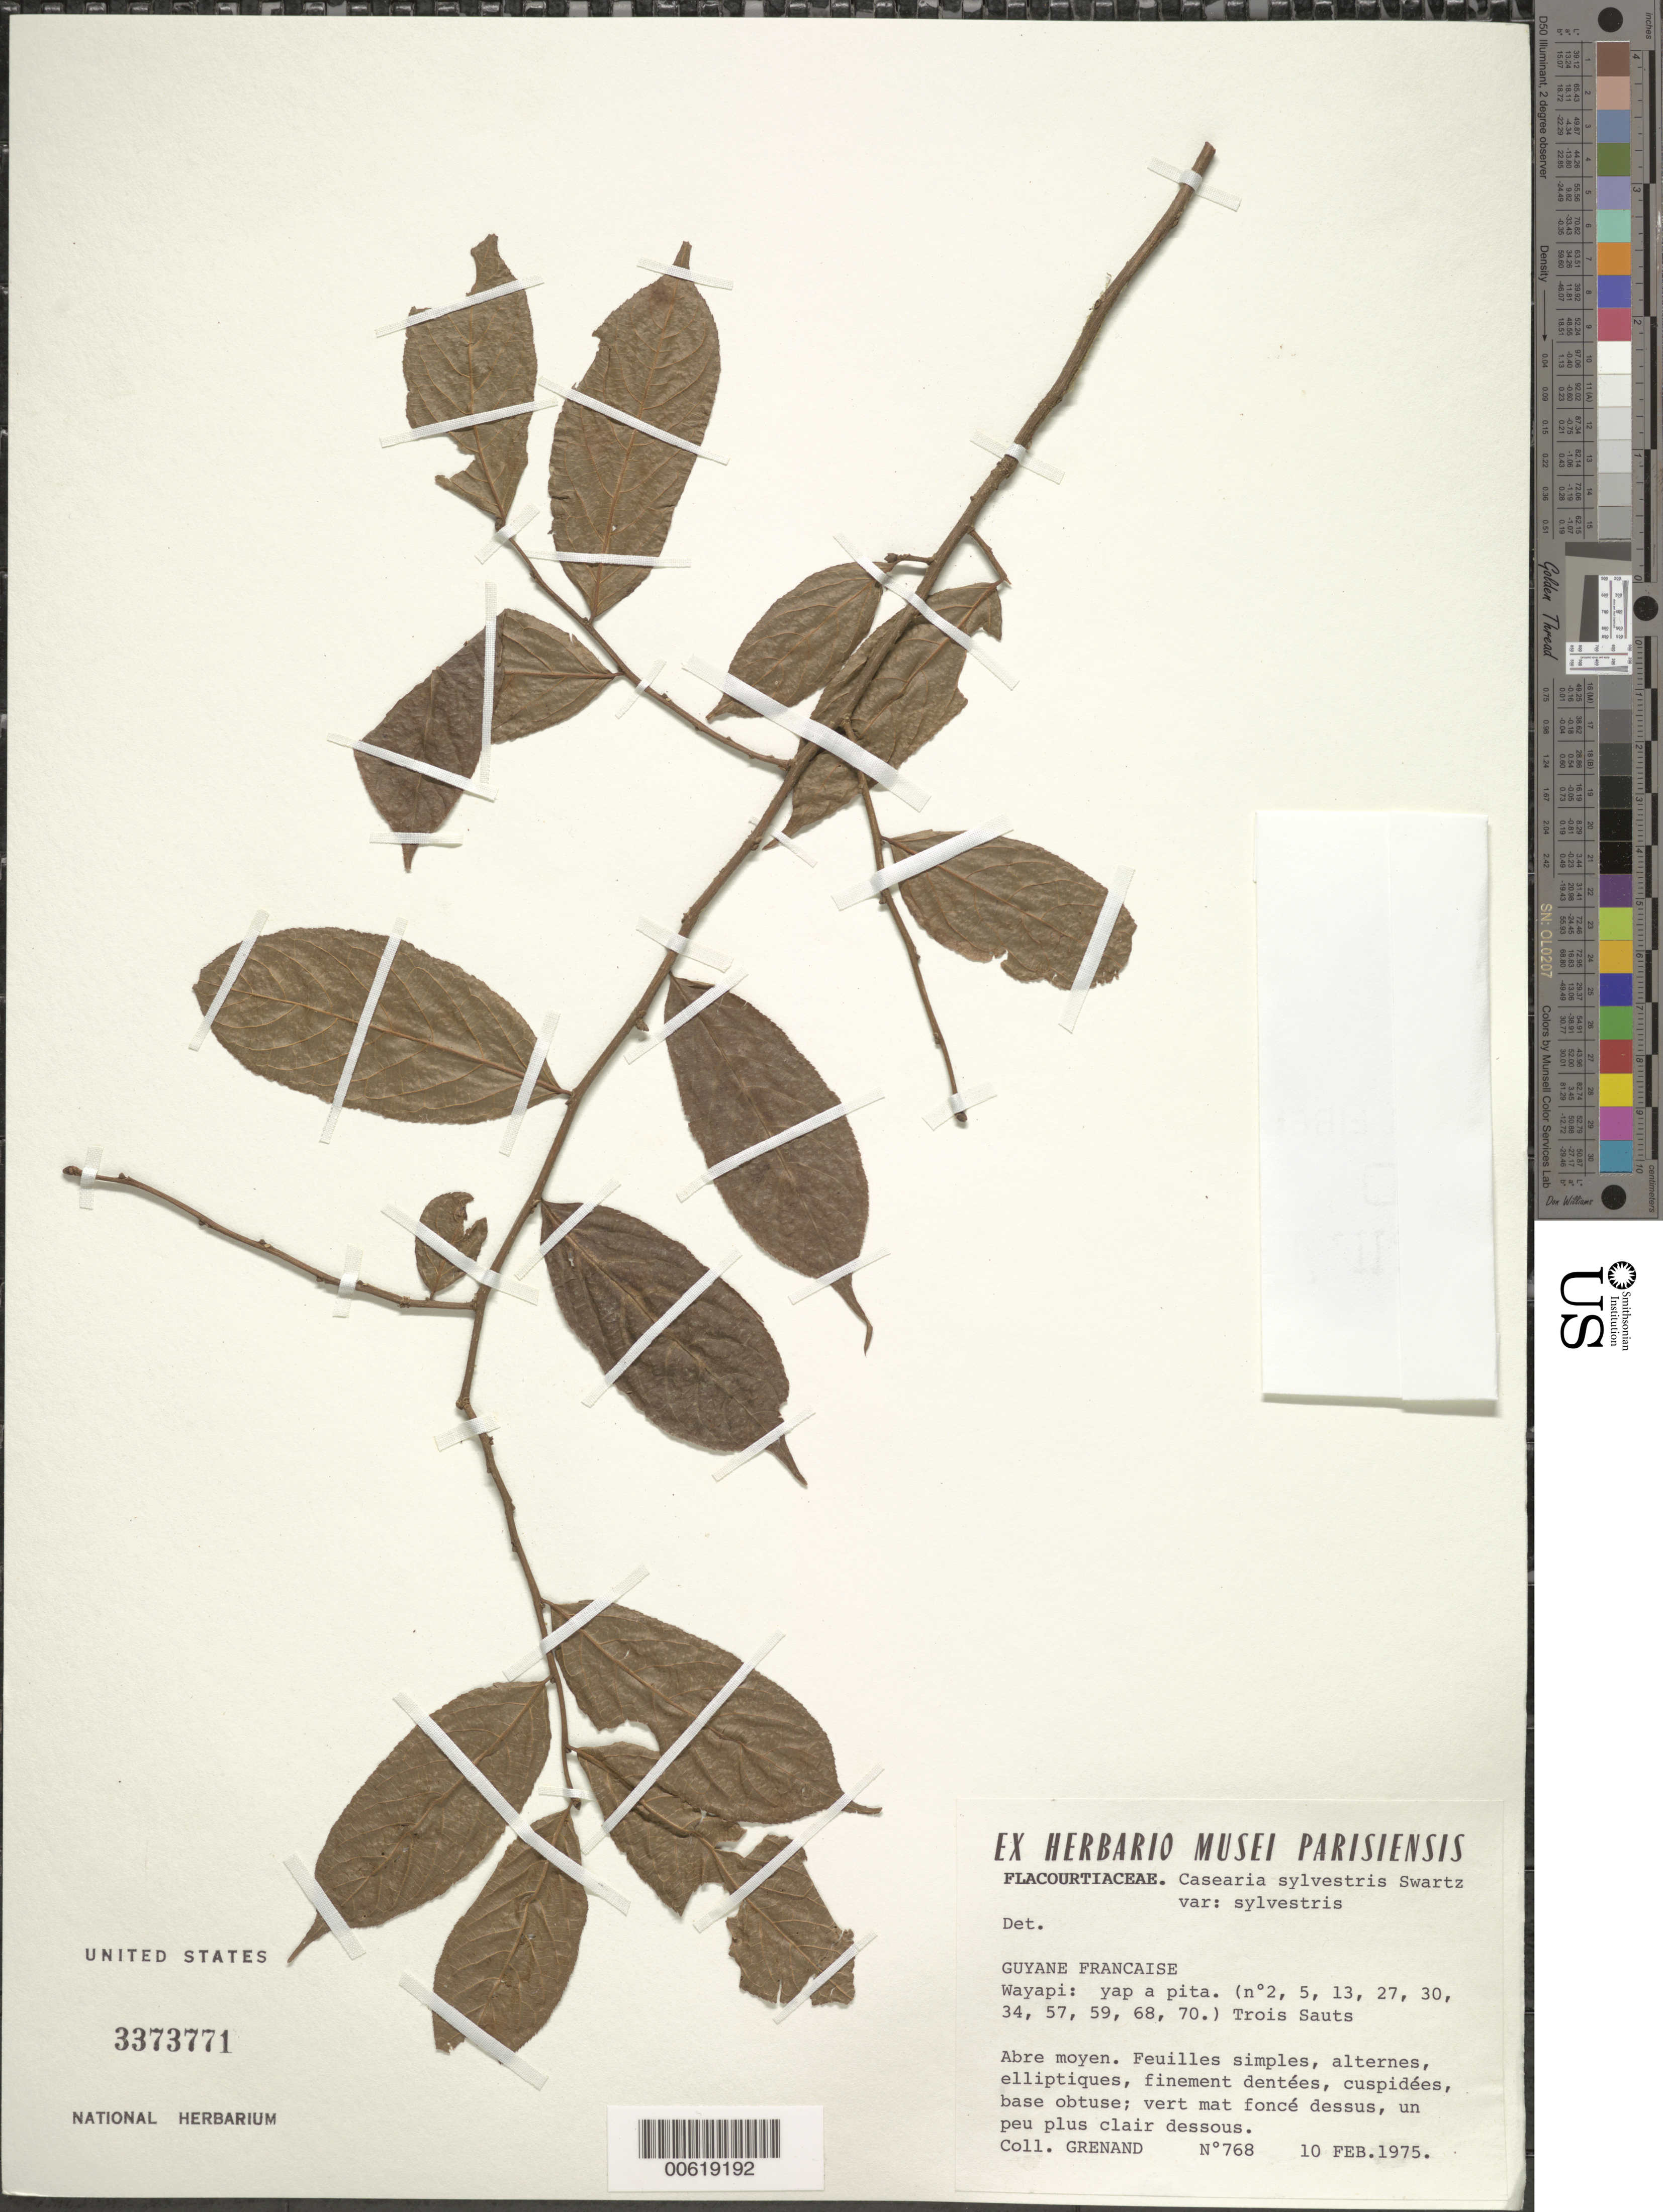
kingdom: Plantae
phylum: Tracheophyta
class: Magnoliopsida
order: Malpighiales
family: Salicaceae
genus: Casearia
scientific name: Casearia sylvestris var. sylvestris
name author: Sw.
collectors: P. Grenand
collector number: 768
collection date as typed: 10-Feb-75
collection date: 1975-02-10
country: French Guiana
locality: Trois Sauts (Haut Oyapock)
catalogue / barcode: US 3373771